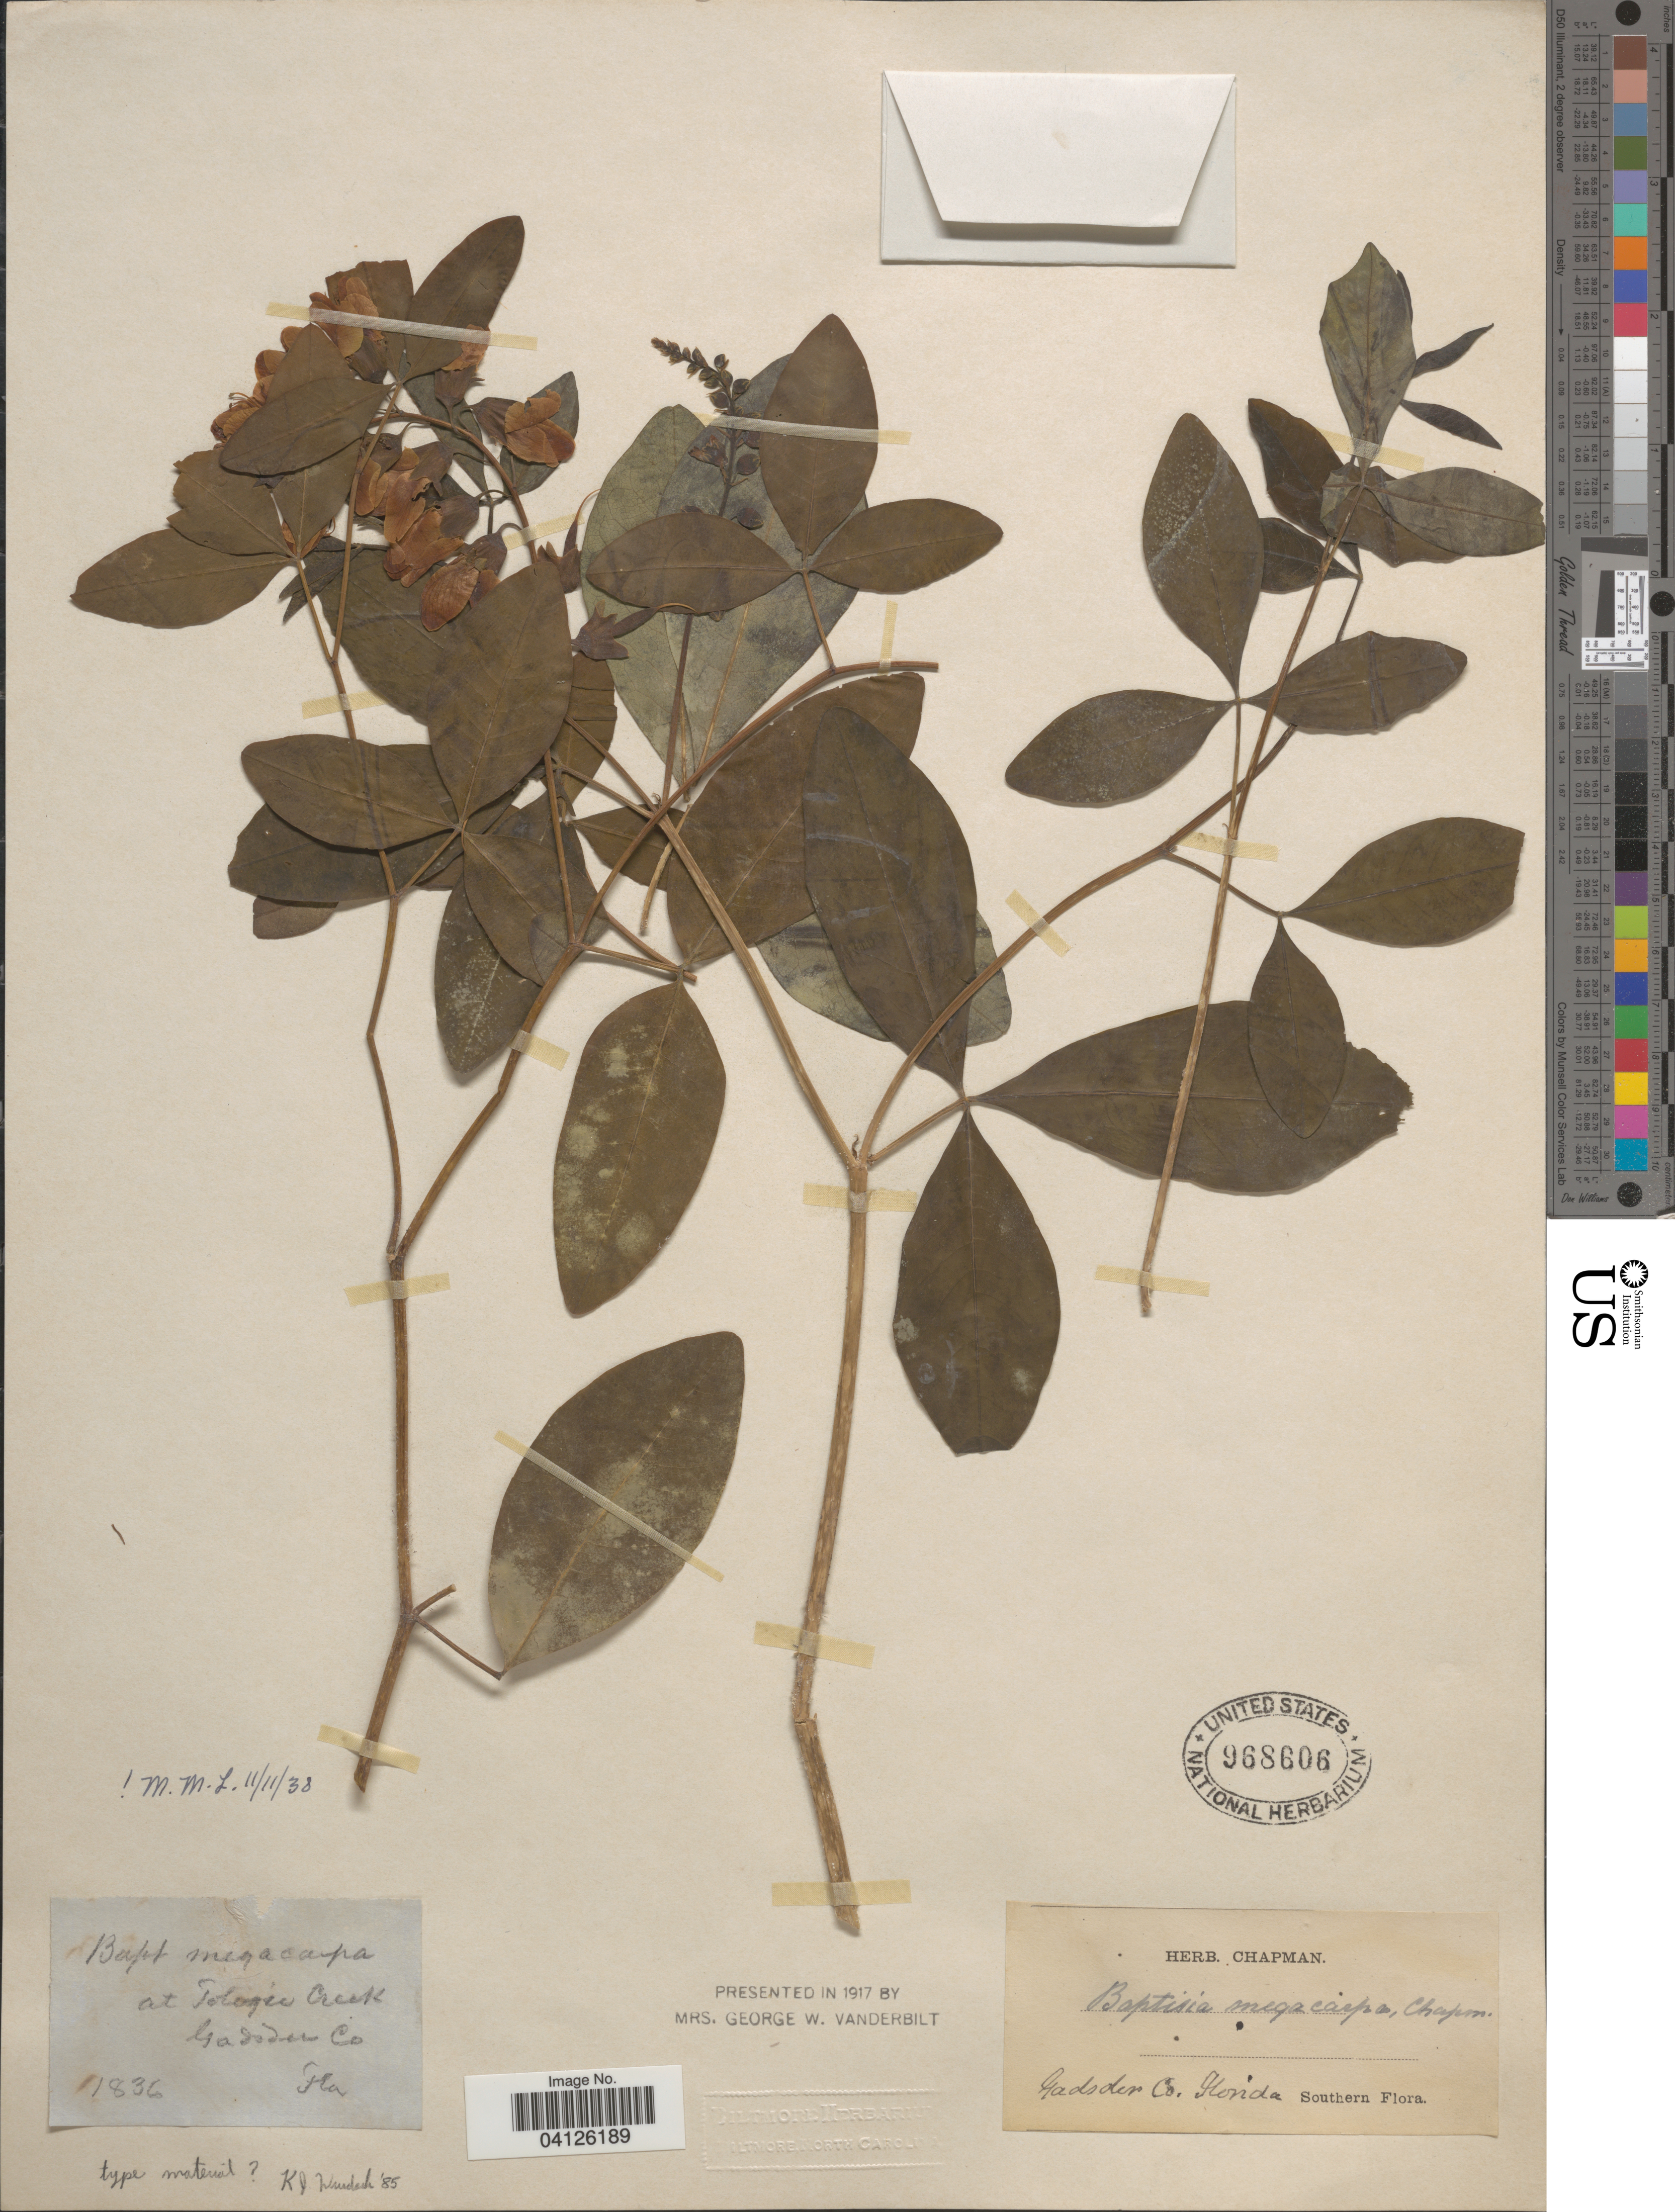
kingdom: Plantae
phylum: Tracheophyta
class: Magnoliopsida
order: Fabales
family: Fabaceae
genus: Baptisia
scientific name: Baptisia megacarpa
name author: Torr. & A. Gray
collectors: ex herb. Chapman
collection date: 1836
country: United States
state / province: Florida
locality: Gadsden Co. Southern Florida. At Tologia Creek.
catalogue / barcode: US 968606